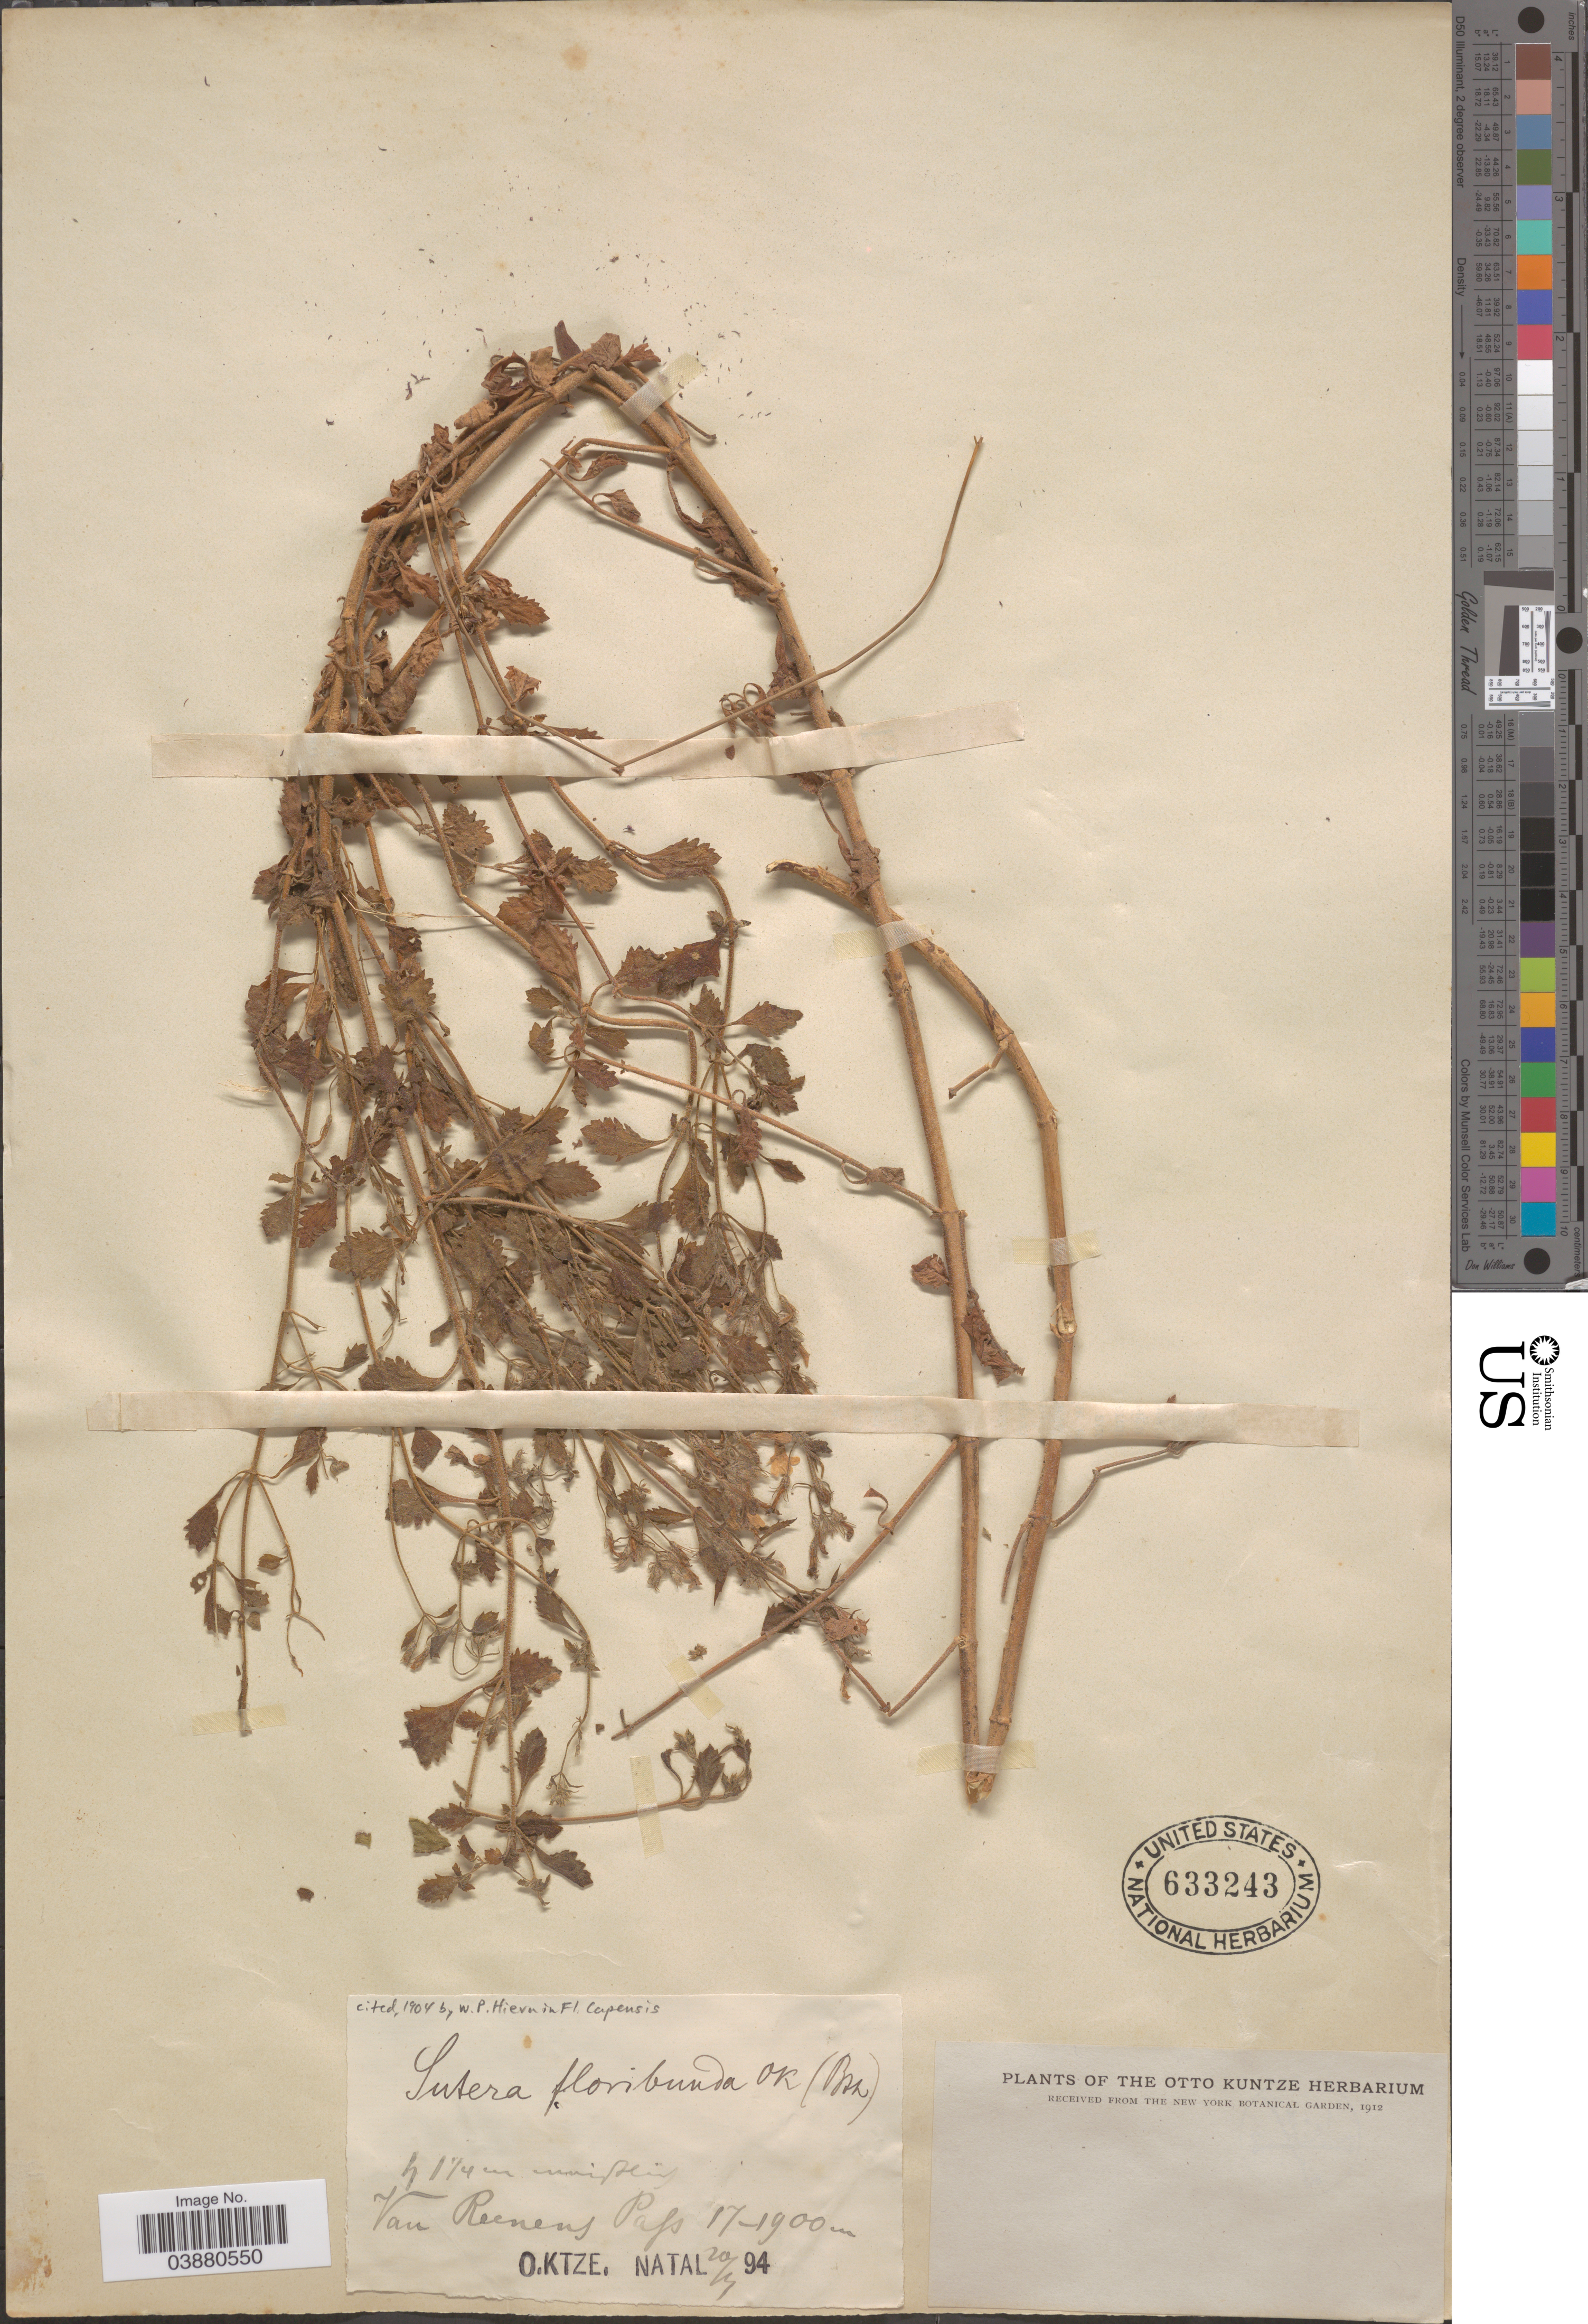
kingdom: Plantae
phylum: Tracheophyta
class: Magnoliopsida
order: Lamiales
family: Scrophulariaceae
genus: Sutera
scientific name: Sutera floribunda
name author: (Benth.) Kuntze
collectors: C.E.O. Kuntze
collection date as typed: Transcribed d/m/y: 20/4/94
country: South Africa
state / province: KwaZulu-Natal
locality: Van Reenens Pafs. Natal.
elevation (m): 1700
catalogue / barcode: US 633243